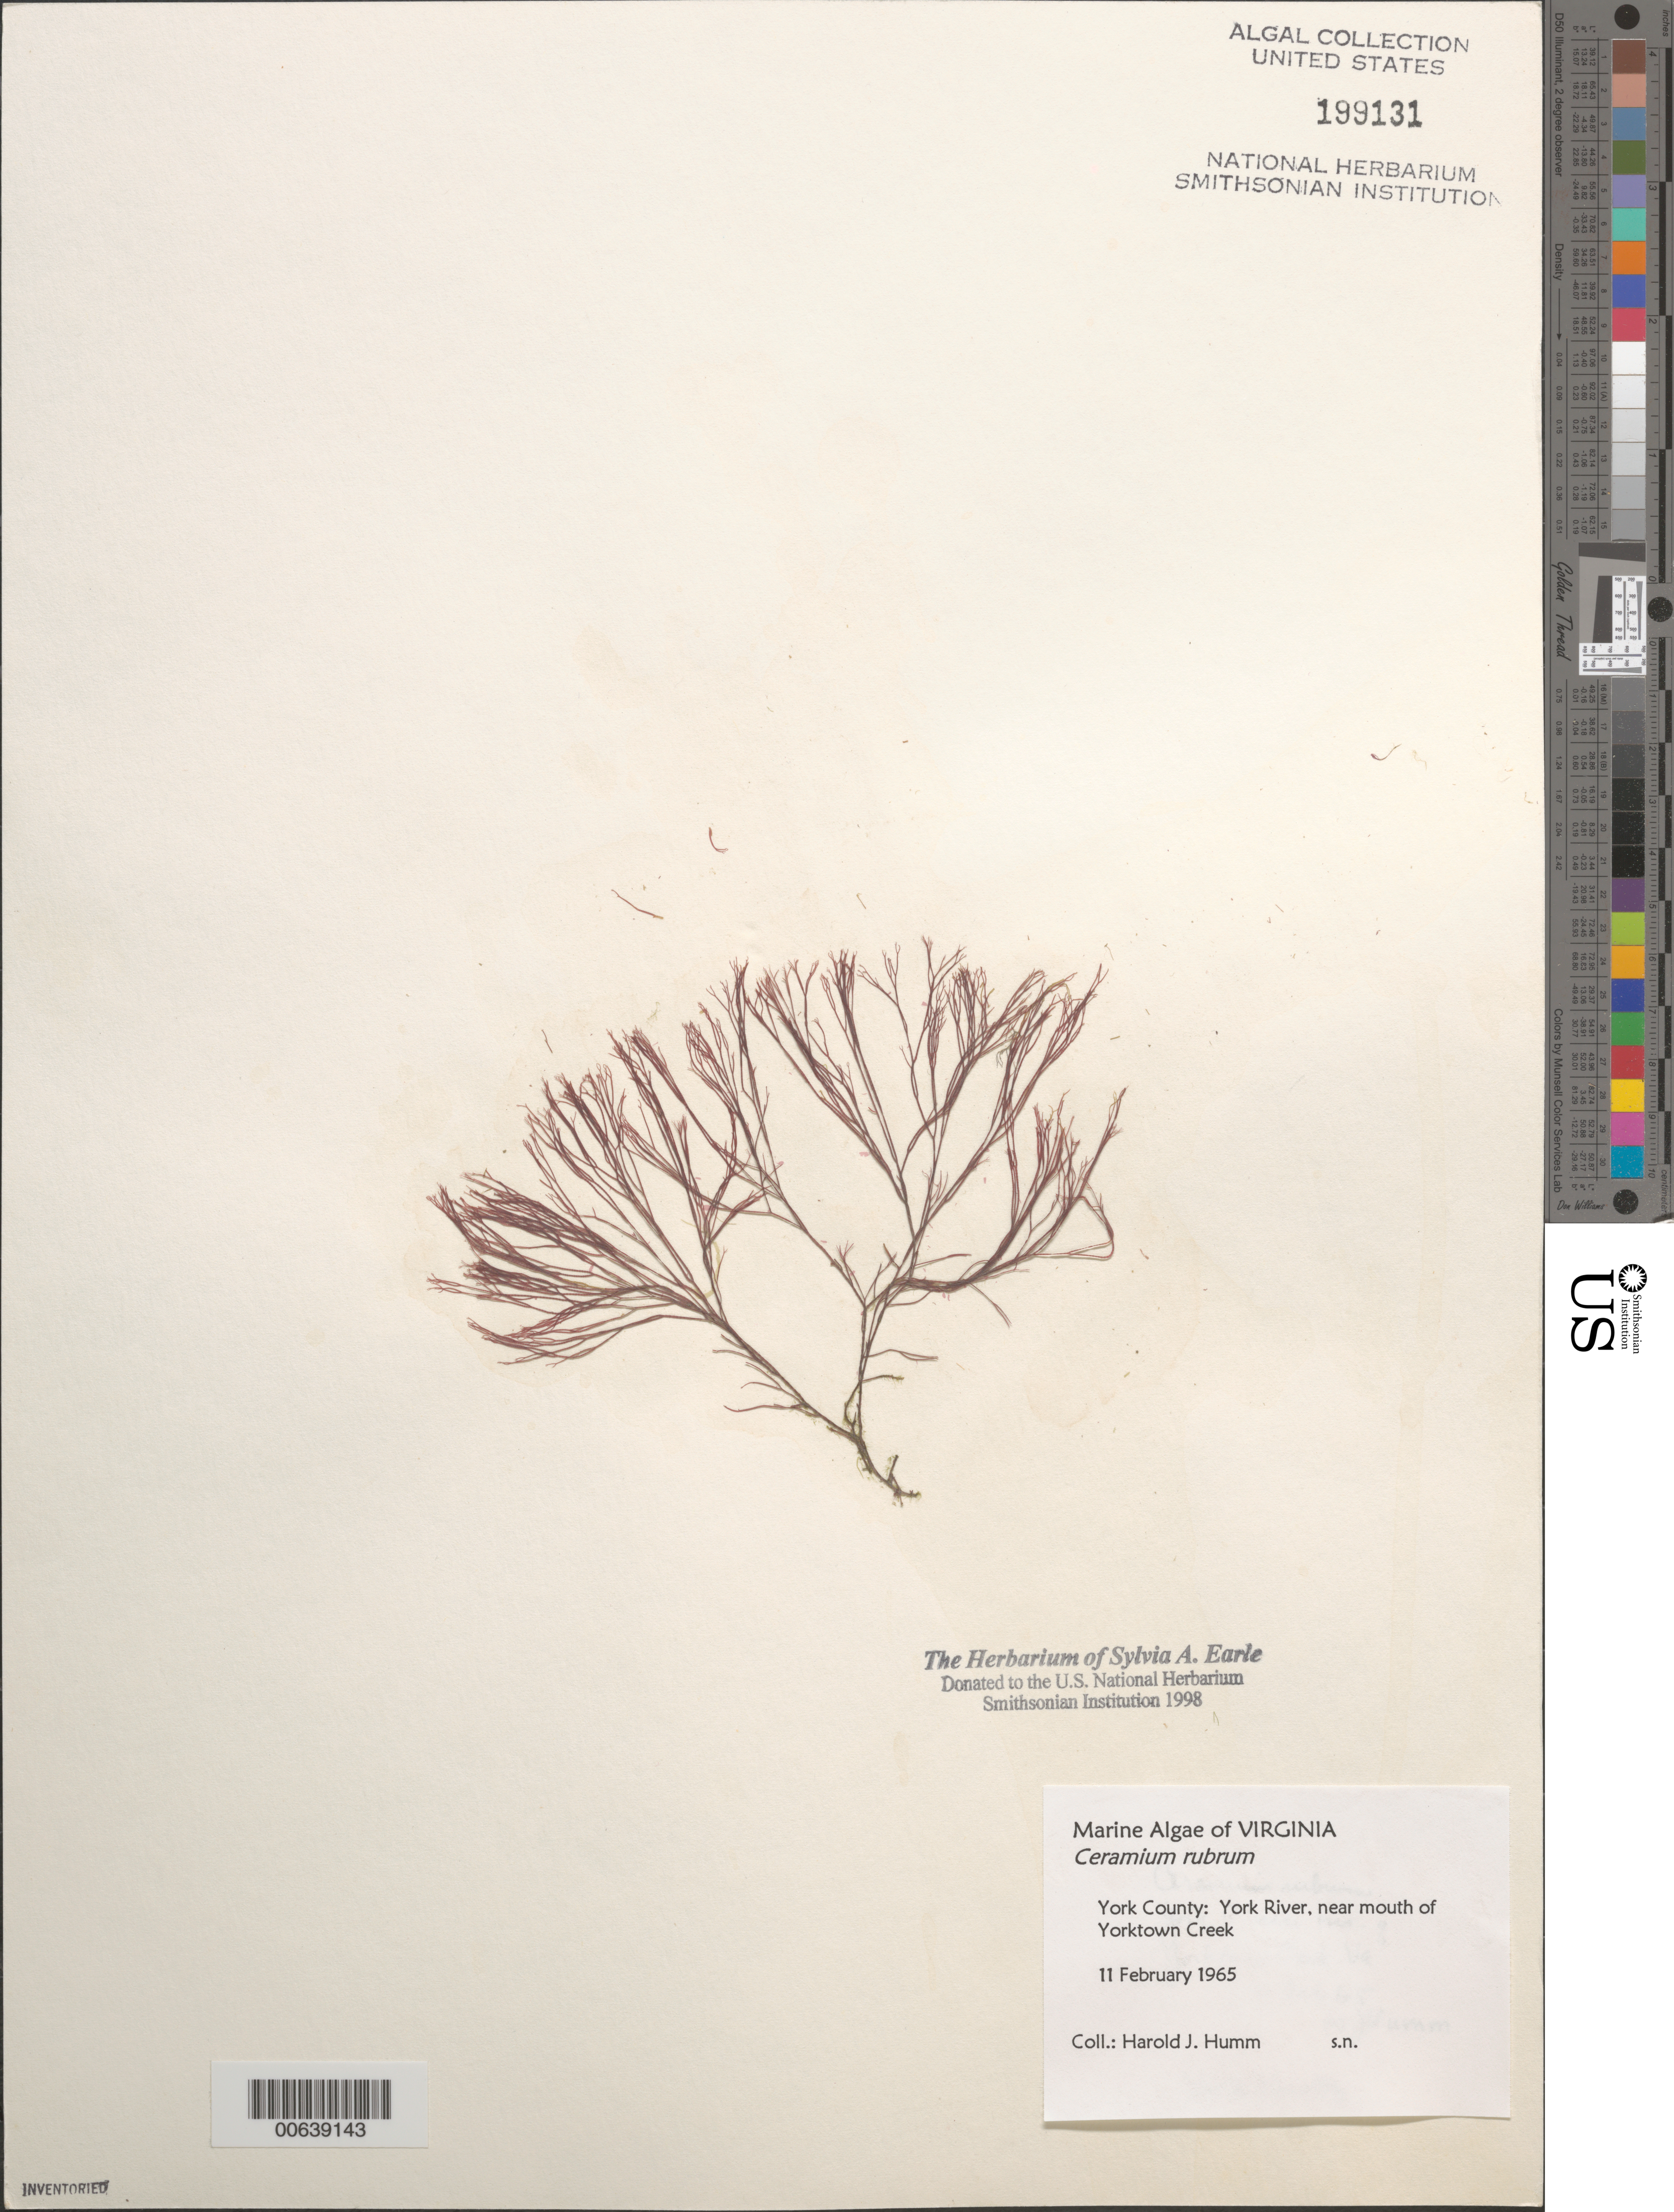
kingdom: Plantae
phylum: Rhodophyta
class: Florideophyceae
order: Ceramiales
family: Ceramiaceae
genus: Ceramium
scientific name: Ceramium rubrum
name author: C. Agardh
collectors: H. J. Humm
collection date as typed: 11 Feb 1965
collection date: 1965-02-11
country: United States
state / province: Virginia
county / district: York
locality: York River, near Yorktown Creek mouth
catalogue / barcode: US 199131